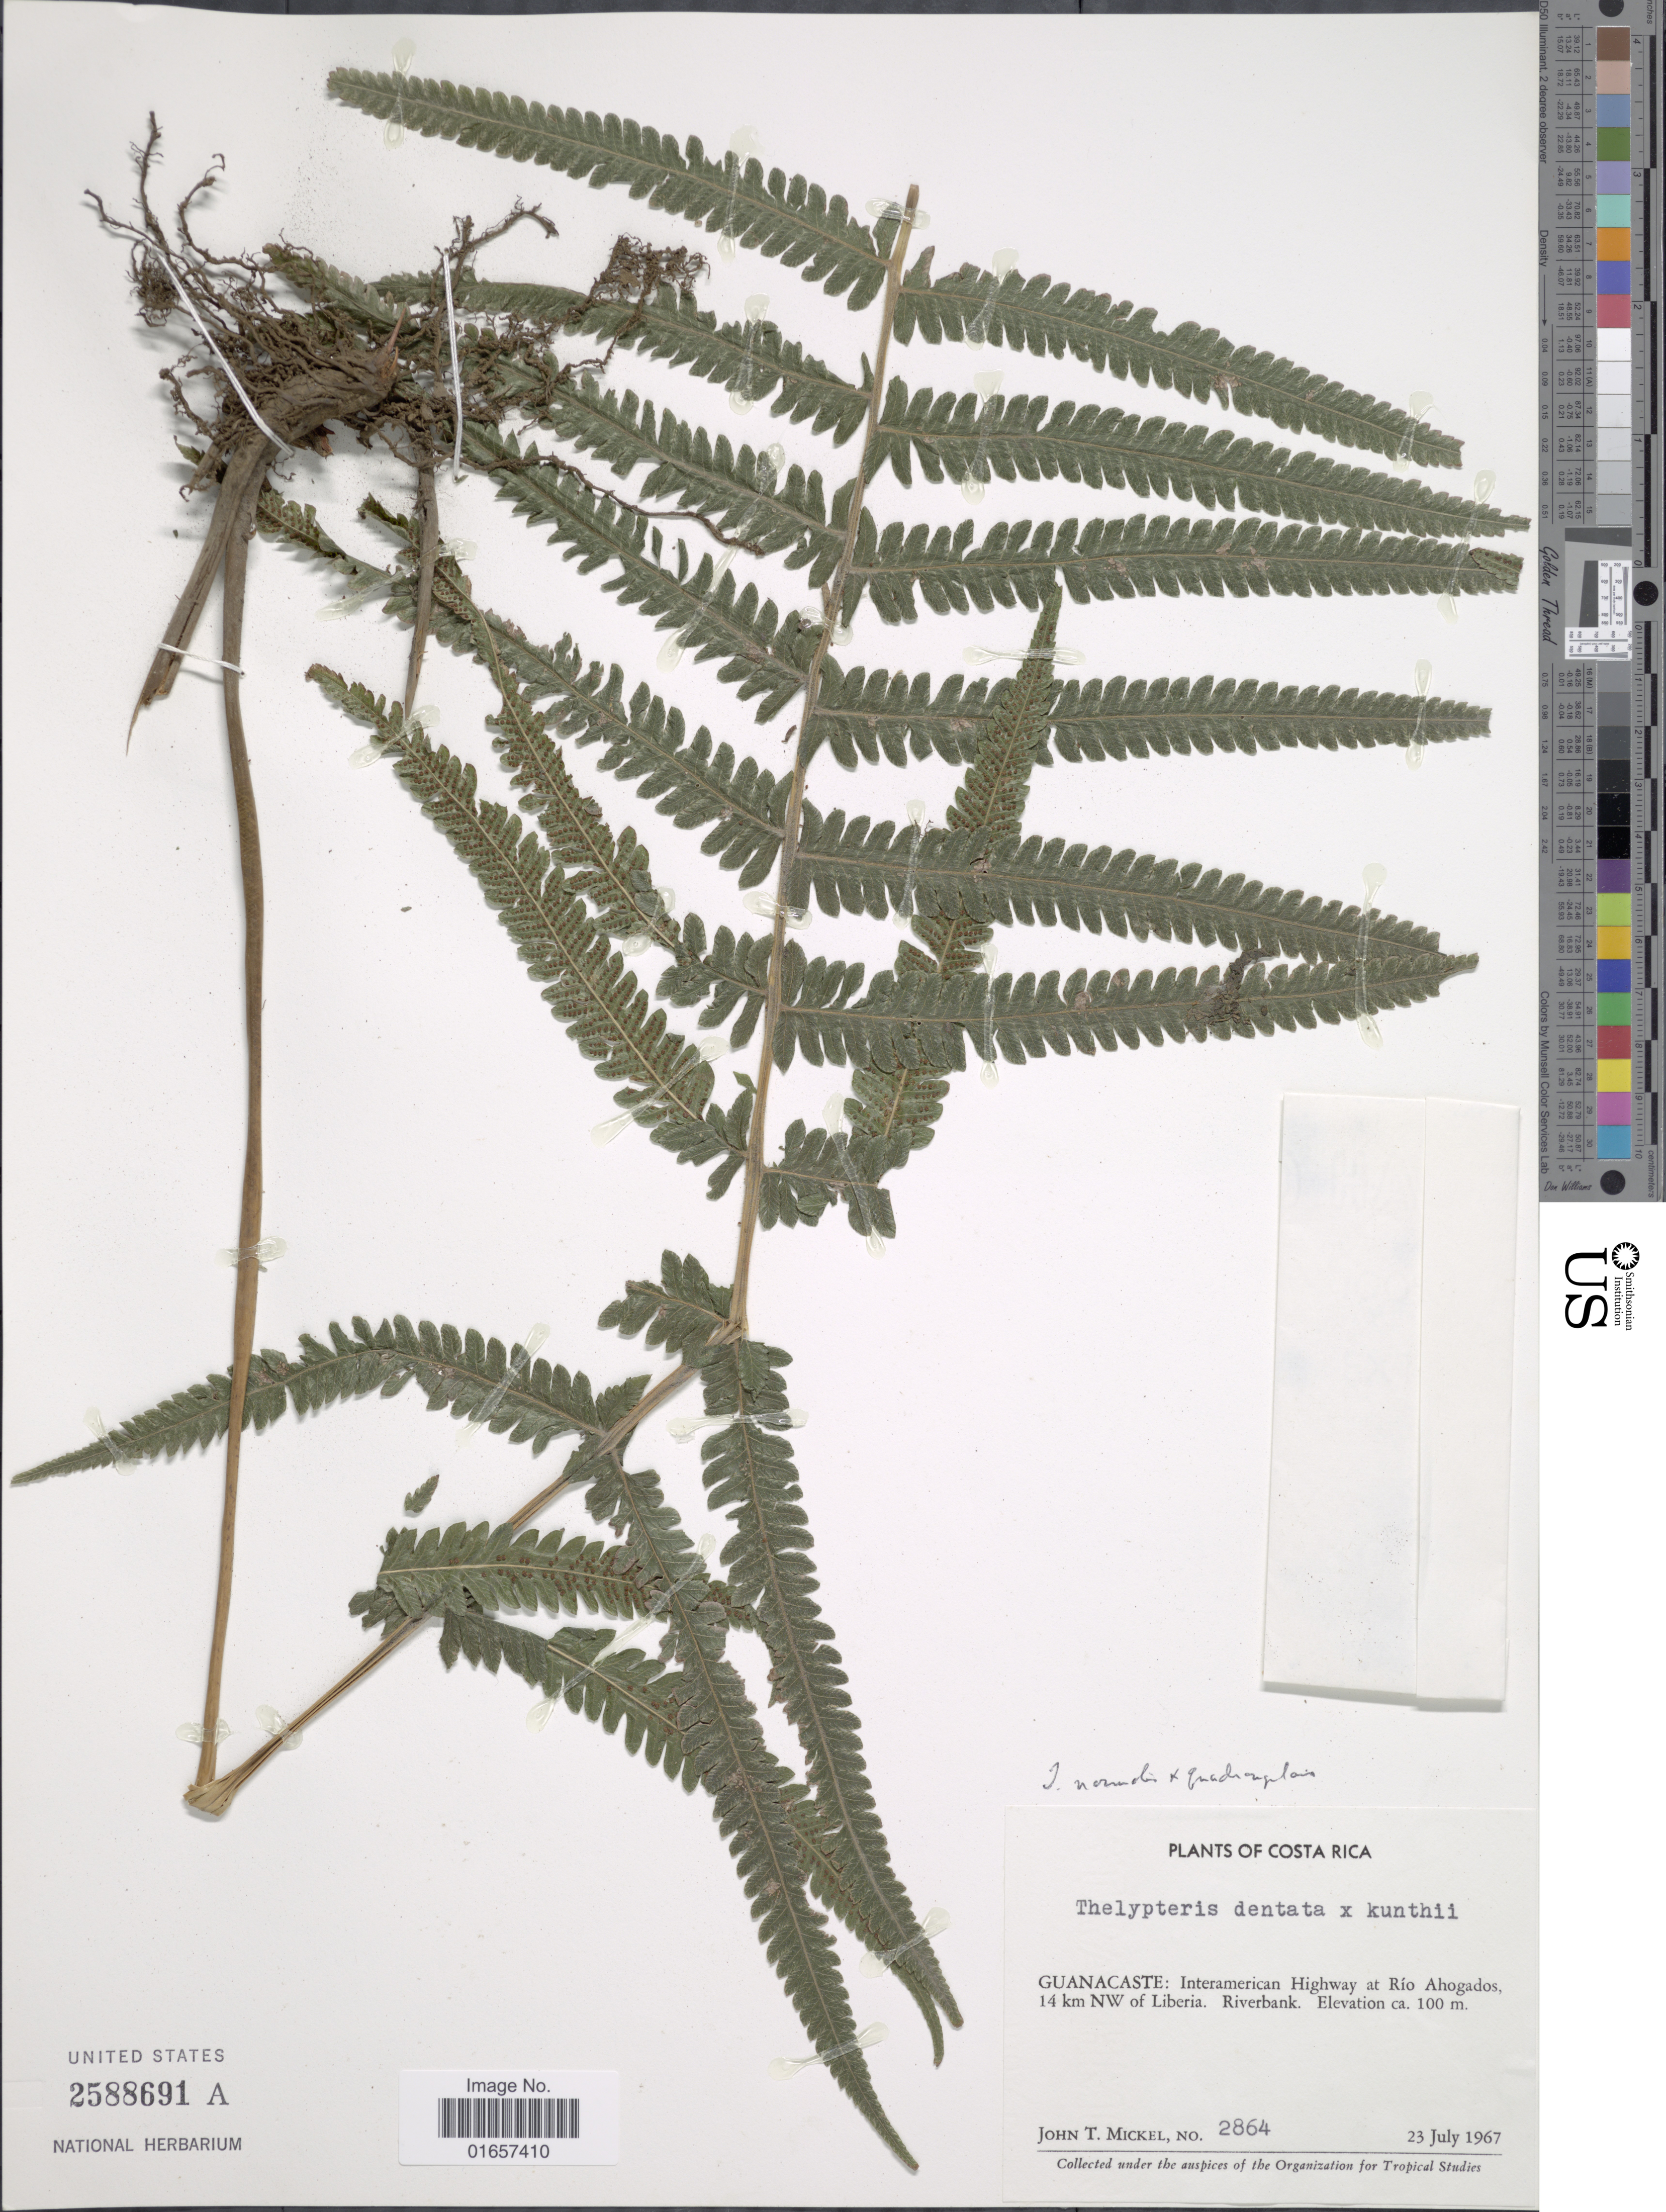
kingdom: Plantae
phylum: Tracheophyta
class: Polypodiopsida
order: Polypodiales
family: Thelypteridaceae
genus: Christella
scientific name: Christella kunthii comb. ined.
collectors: J. T. Mickel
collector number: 2864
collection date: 1967-07-23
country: Costa Rica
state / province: Guanacaste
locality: Costa Rica, Interamerican Highway at Río Ahogados, 14 km NW of Liberia. Riverbank.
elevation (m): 100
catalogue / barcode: US 2588691A